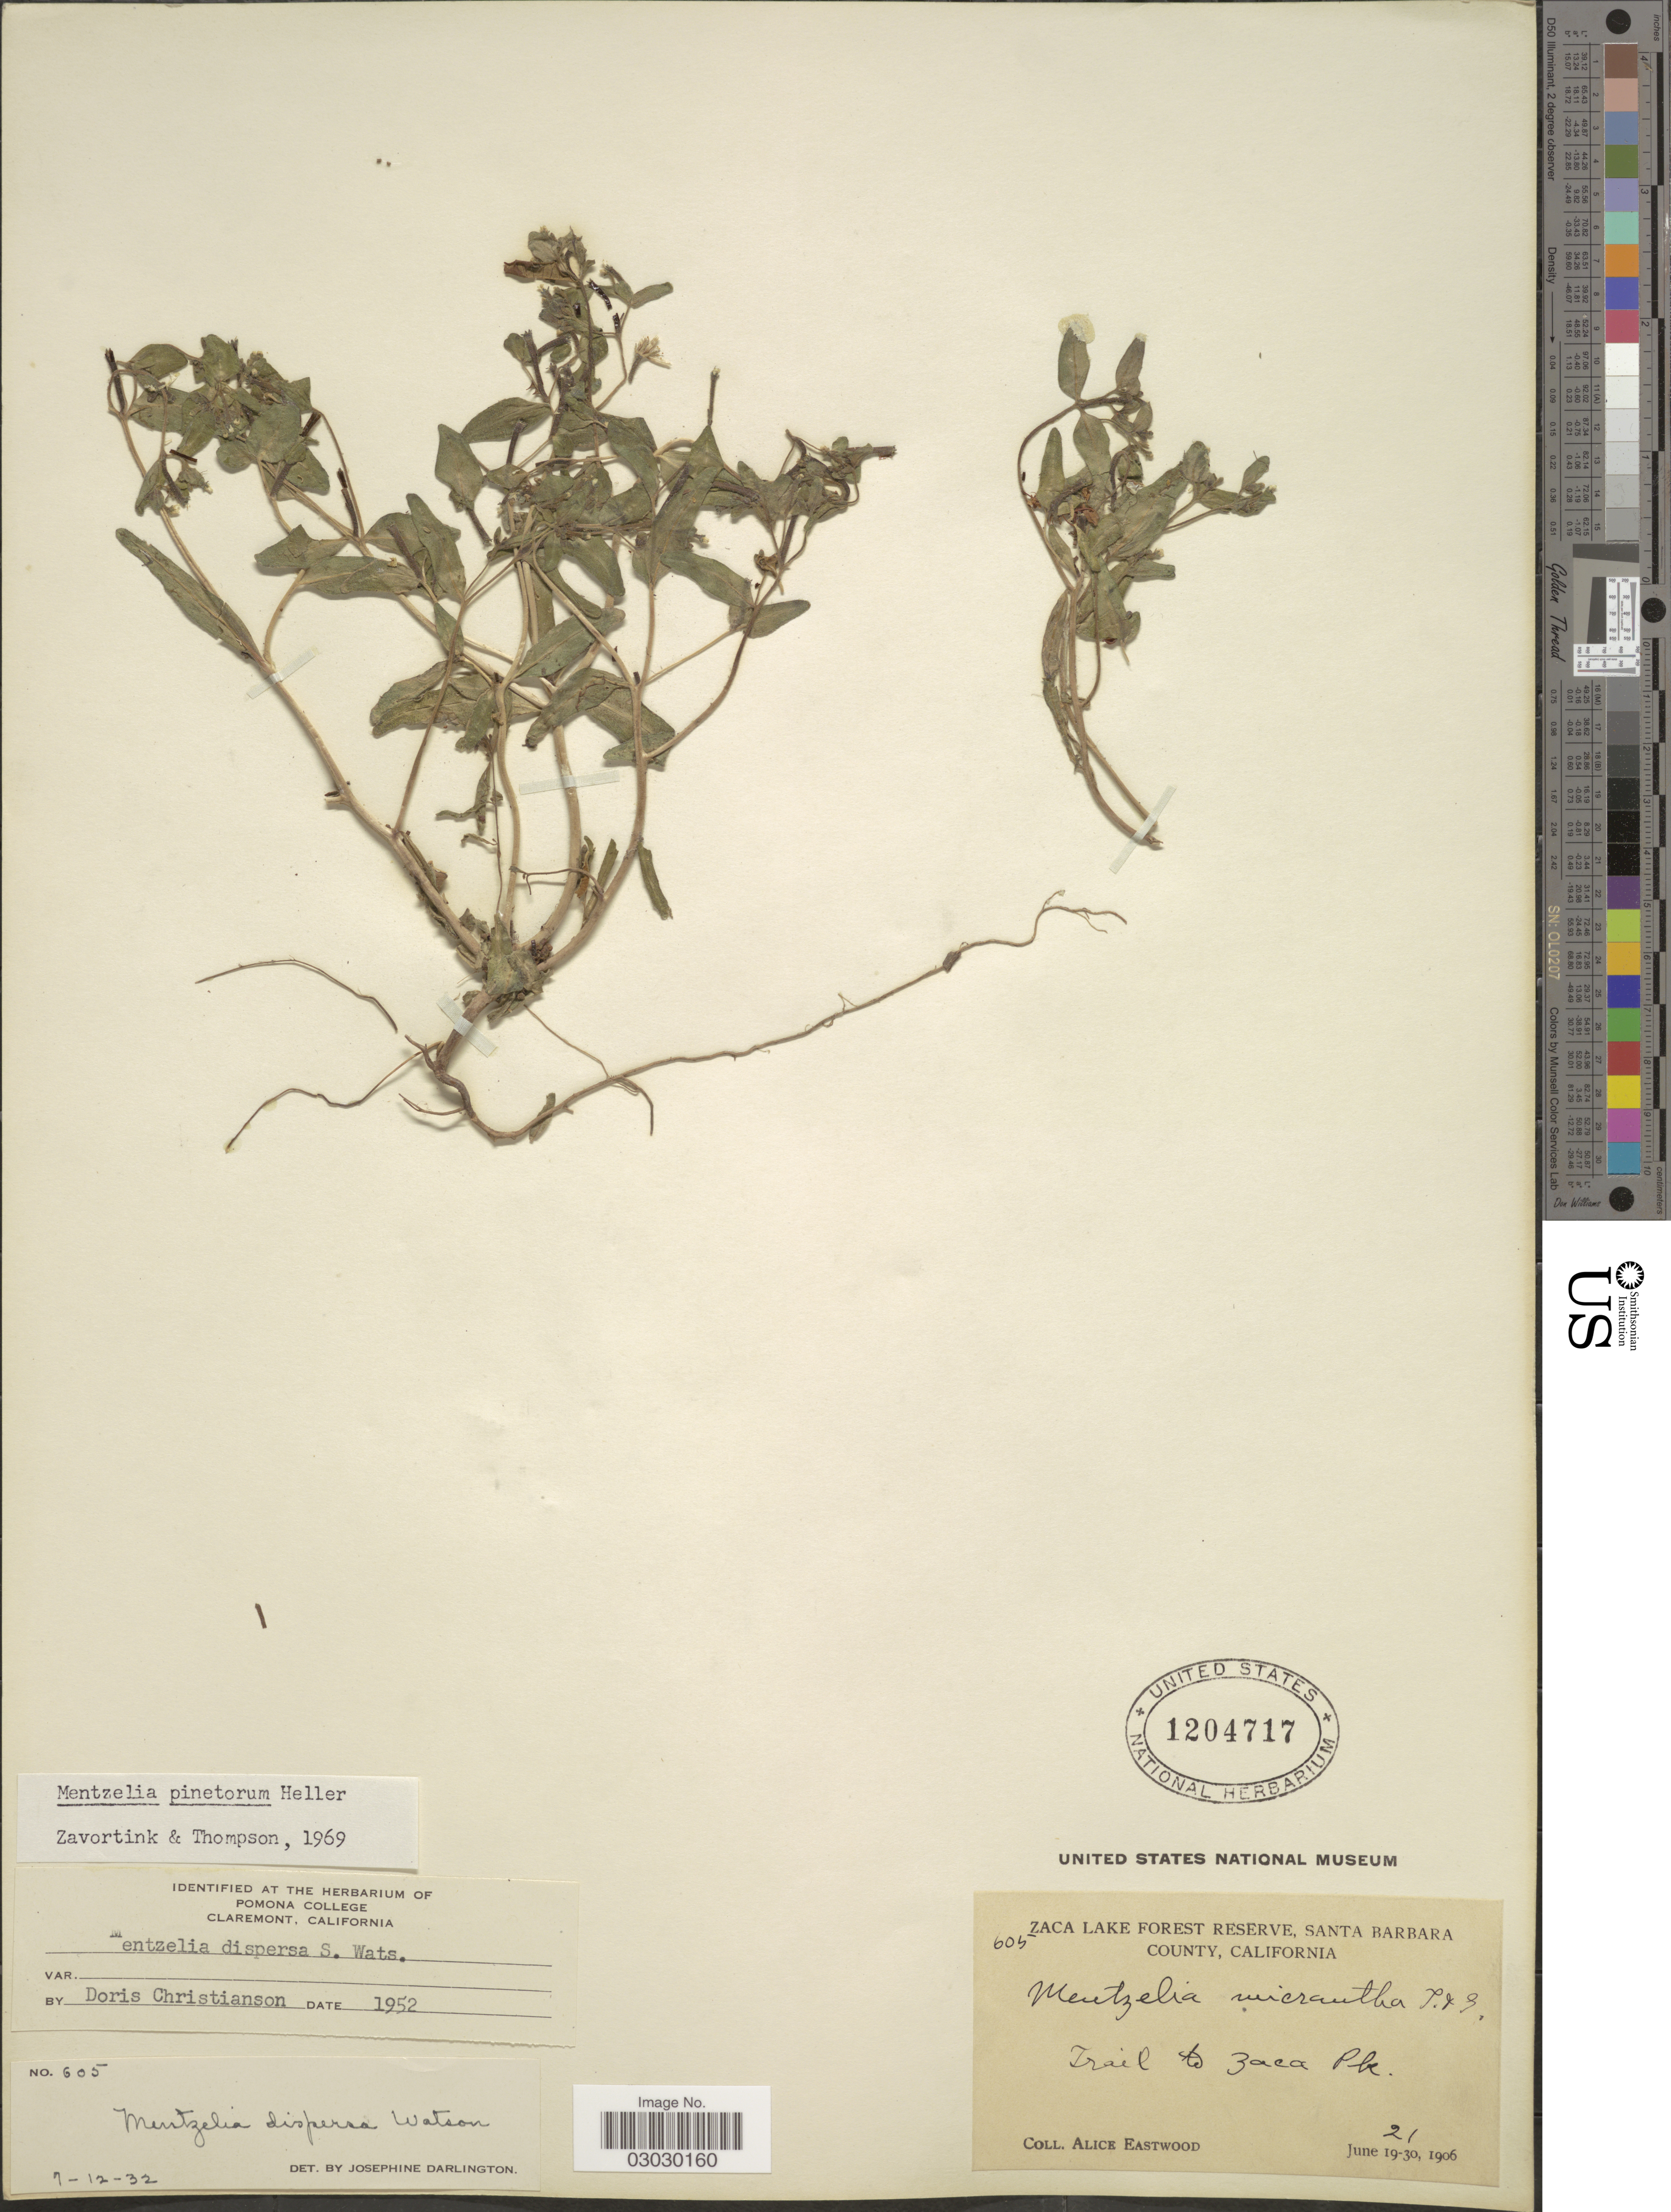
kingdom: Plantae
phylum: Tracheophyta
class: Magnoliopsida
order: Cornales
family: Loasaceae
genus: Mentzelia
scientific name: Mentzelia pinetorum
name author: A. Heller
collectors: A. Eastwood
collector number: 605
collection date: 1906-06-21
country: United States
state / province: California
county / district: Santa Barbara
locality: Zaca Lake Forest Reserve, Santa Barbara County, Trail to Zaca Pk.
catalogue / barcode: US 1204717